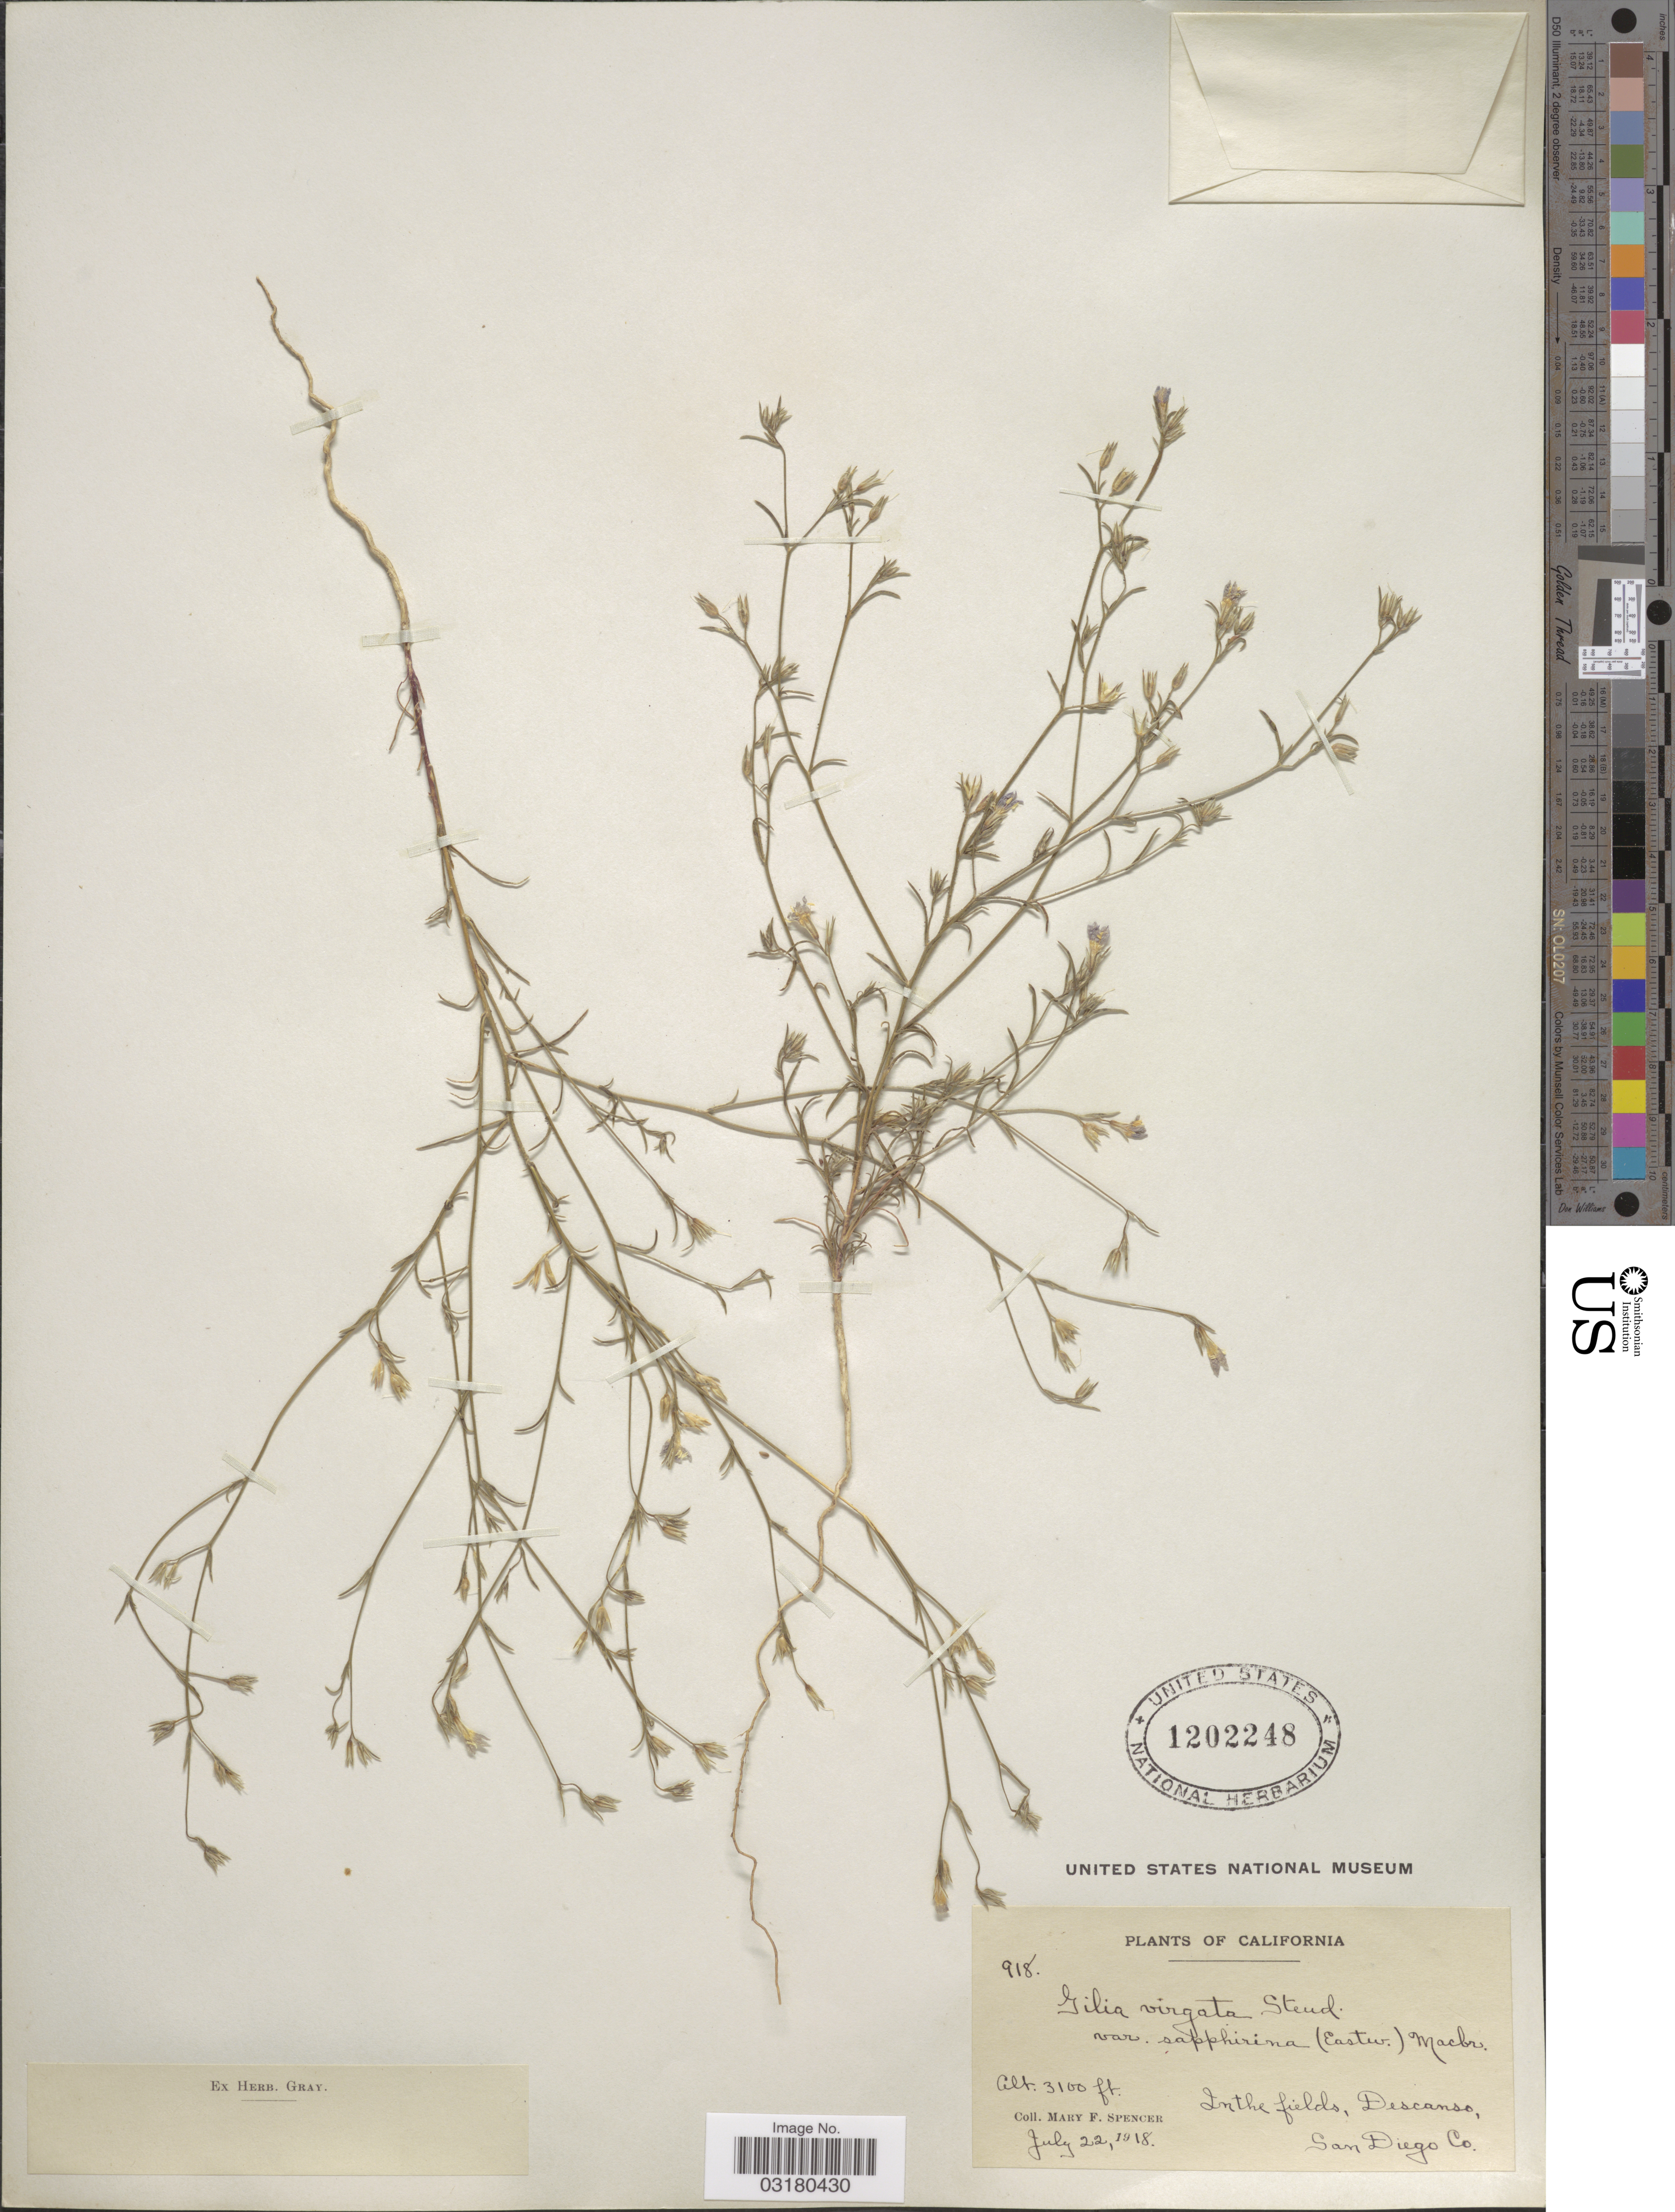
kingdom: Plantae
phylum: Tracheophyta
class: Magnoliopsida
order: Ericales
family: Polemoniaceae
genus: Eriastrum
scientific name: Eriastrum sapphirinum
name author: (Eastw.) H. Mason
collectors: M. Spencer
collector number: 918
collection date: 1918-07-22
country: United States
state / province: California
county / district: San Diego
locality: In the fields, Descanso, San Diego Co.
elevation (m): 945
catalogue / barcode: US 1202248